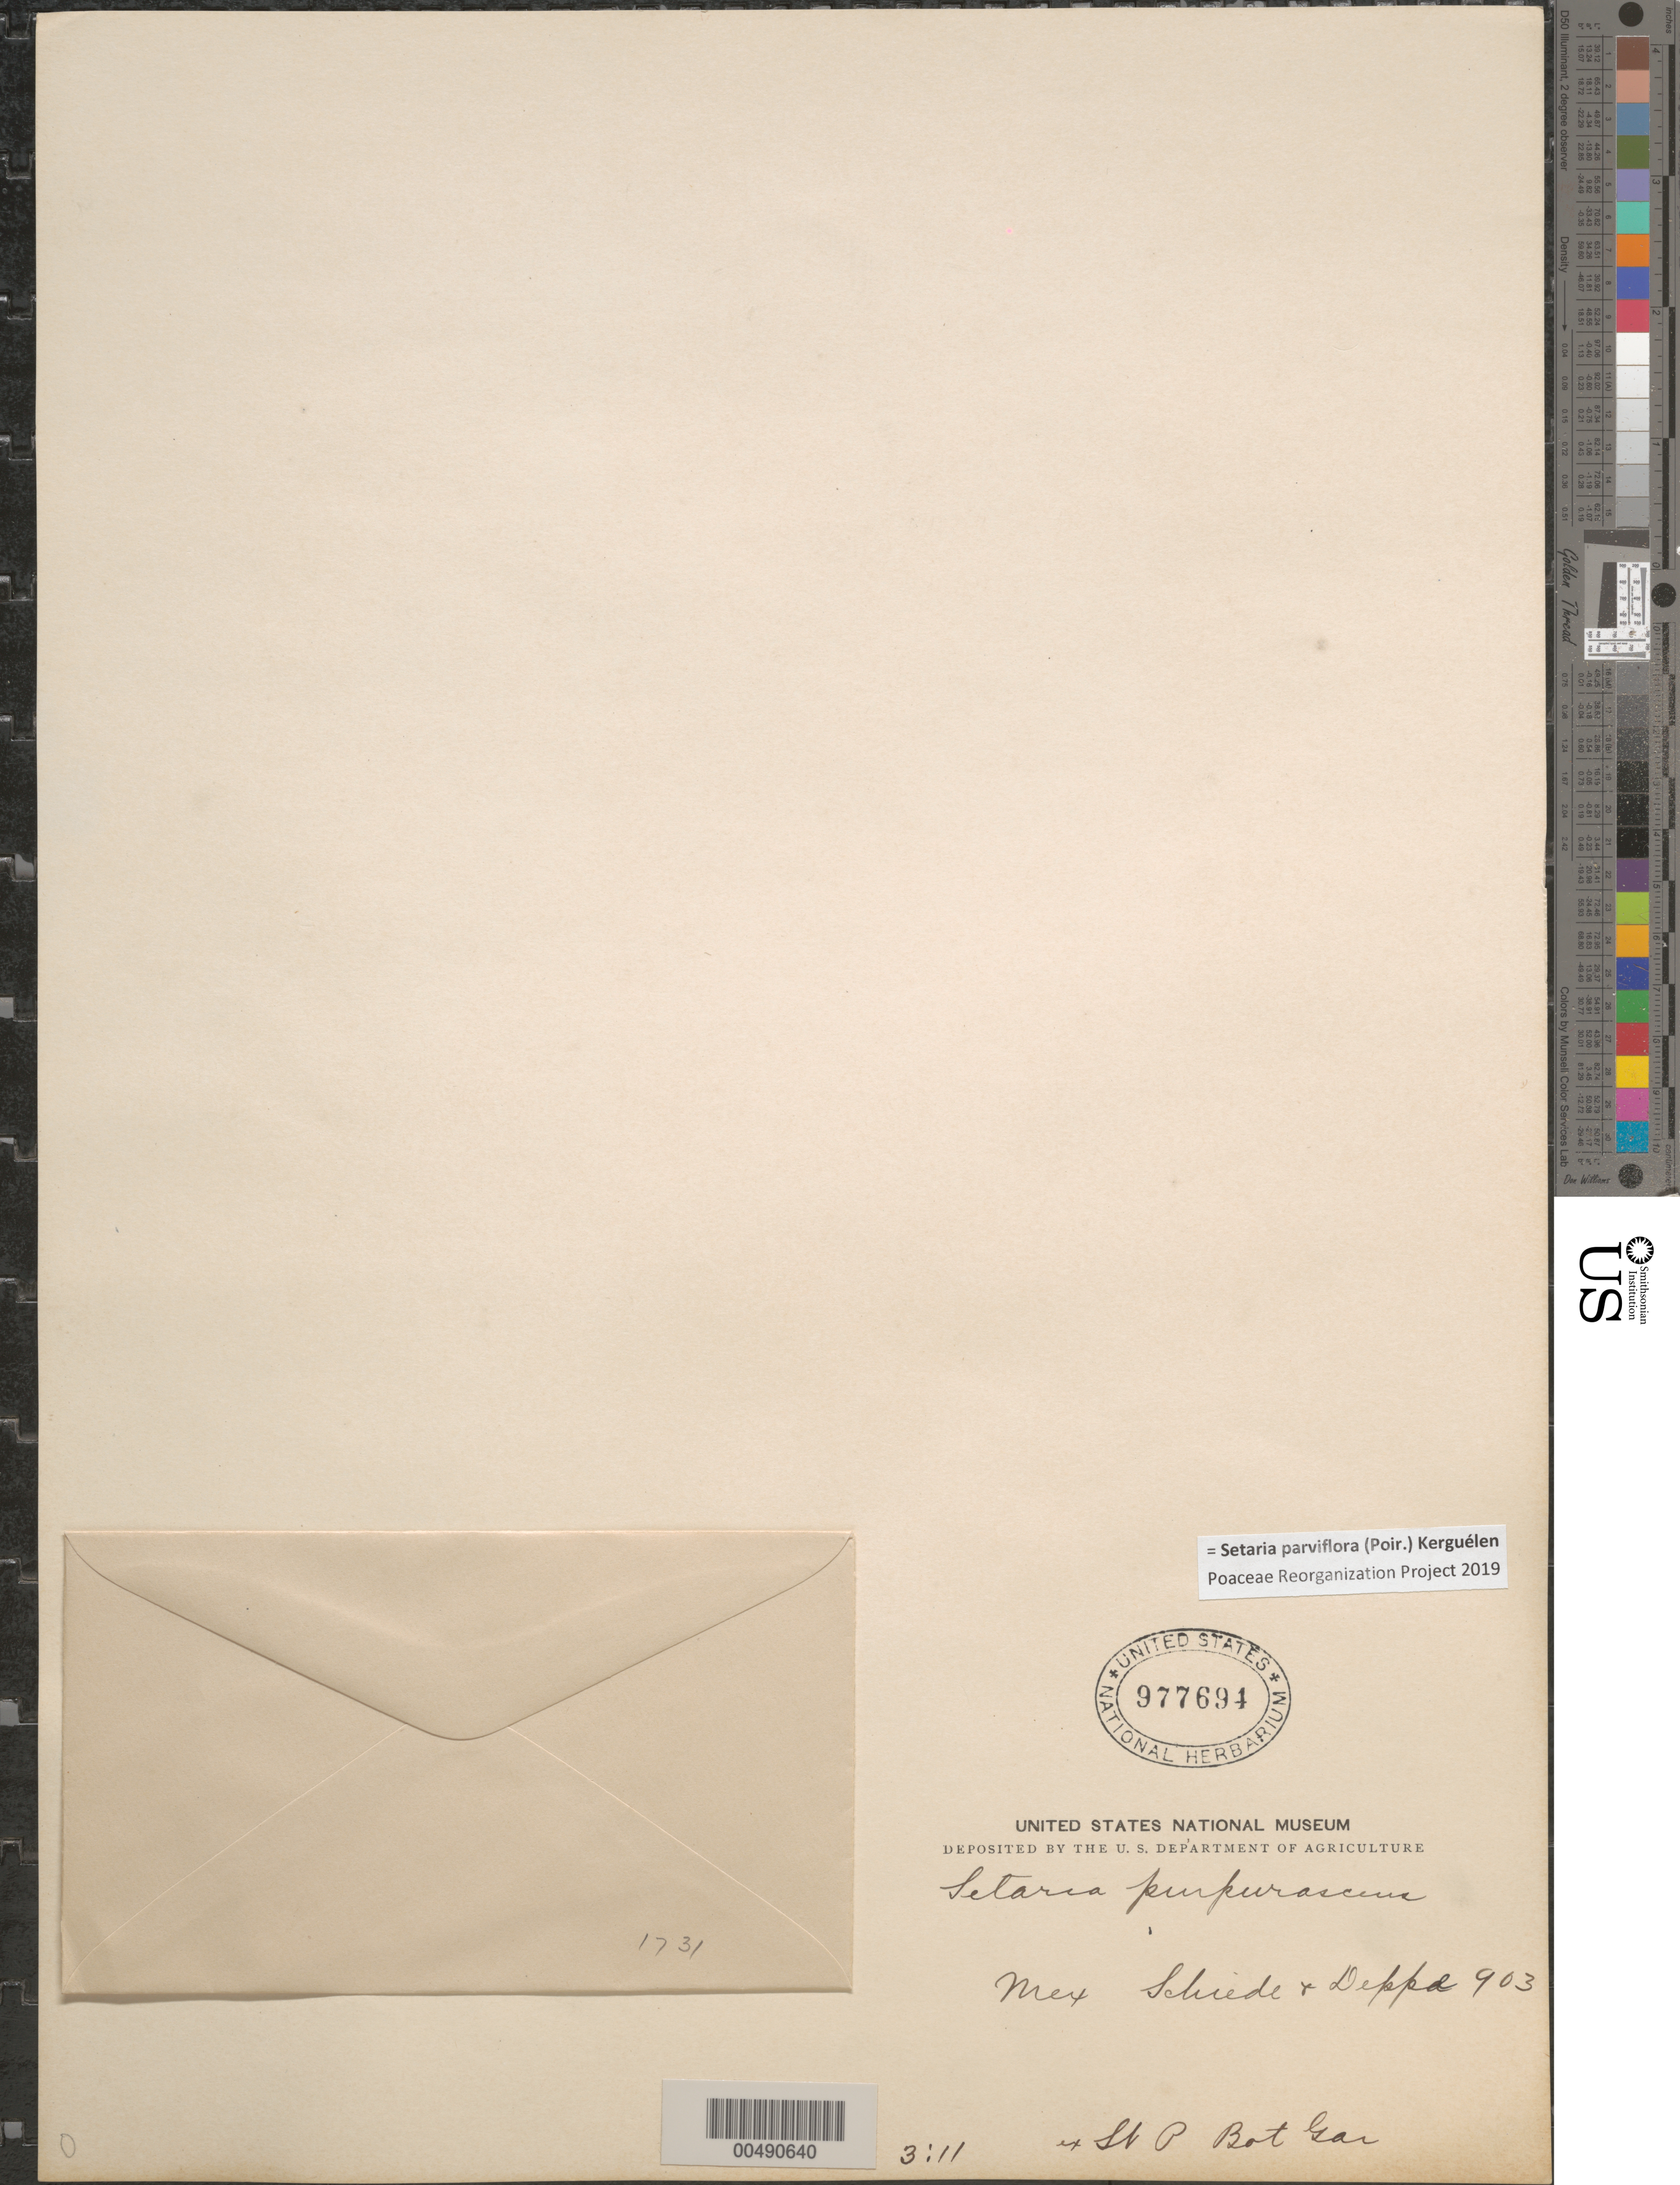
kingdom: Plantae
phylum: Tracheophyta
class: Liliopsida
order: Poales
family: Poaceae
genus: Setaria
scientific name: Setaria parviflora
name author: (Poir.) Kerguélen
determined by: Poaceae Reorganization Project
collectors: C. J. W. Schiede & F. Deppe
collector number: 903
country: Mexico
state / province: Durango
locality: San Ramon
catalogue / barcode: US 977694